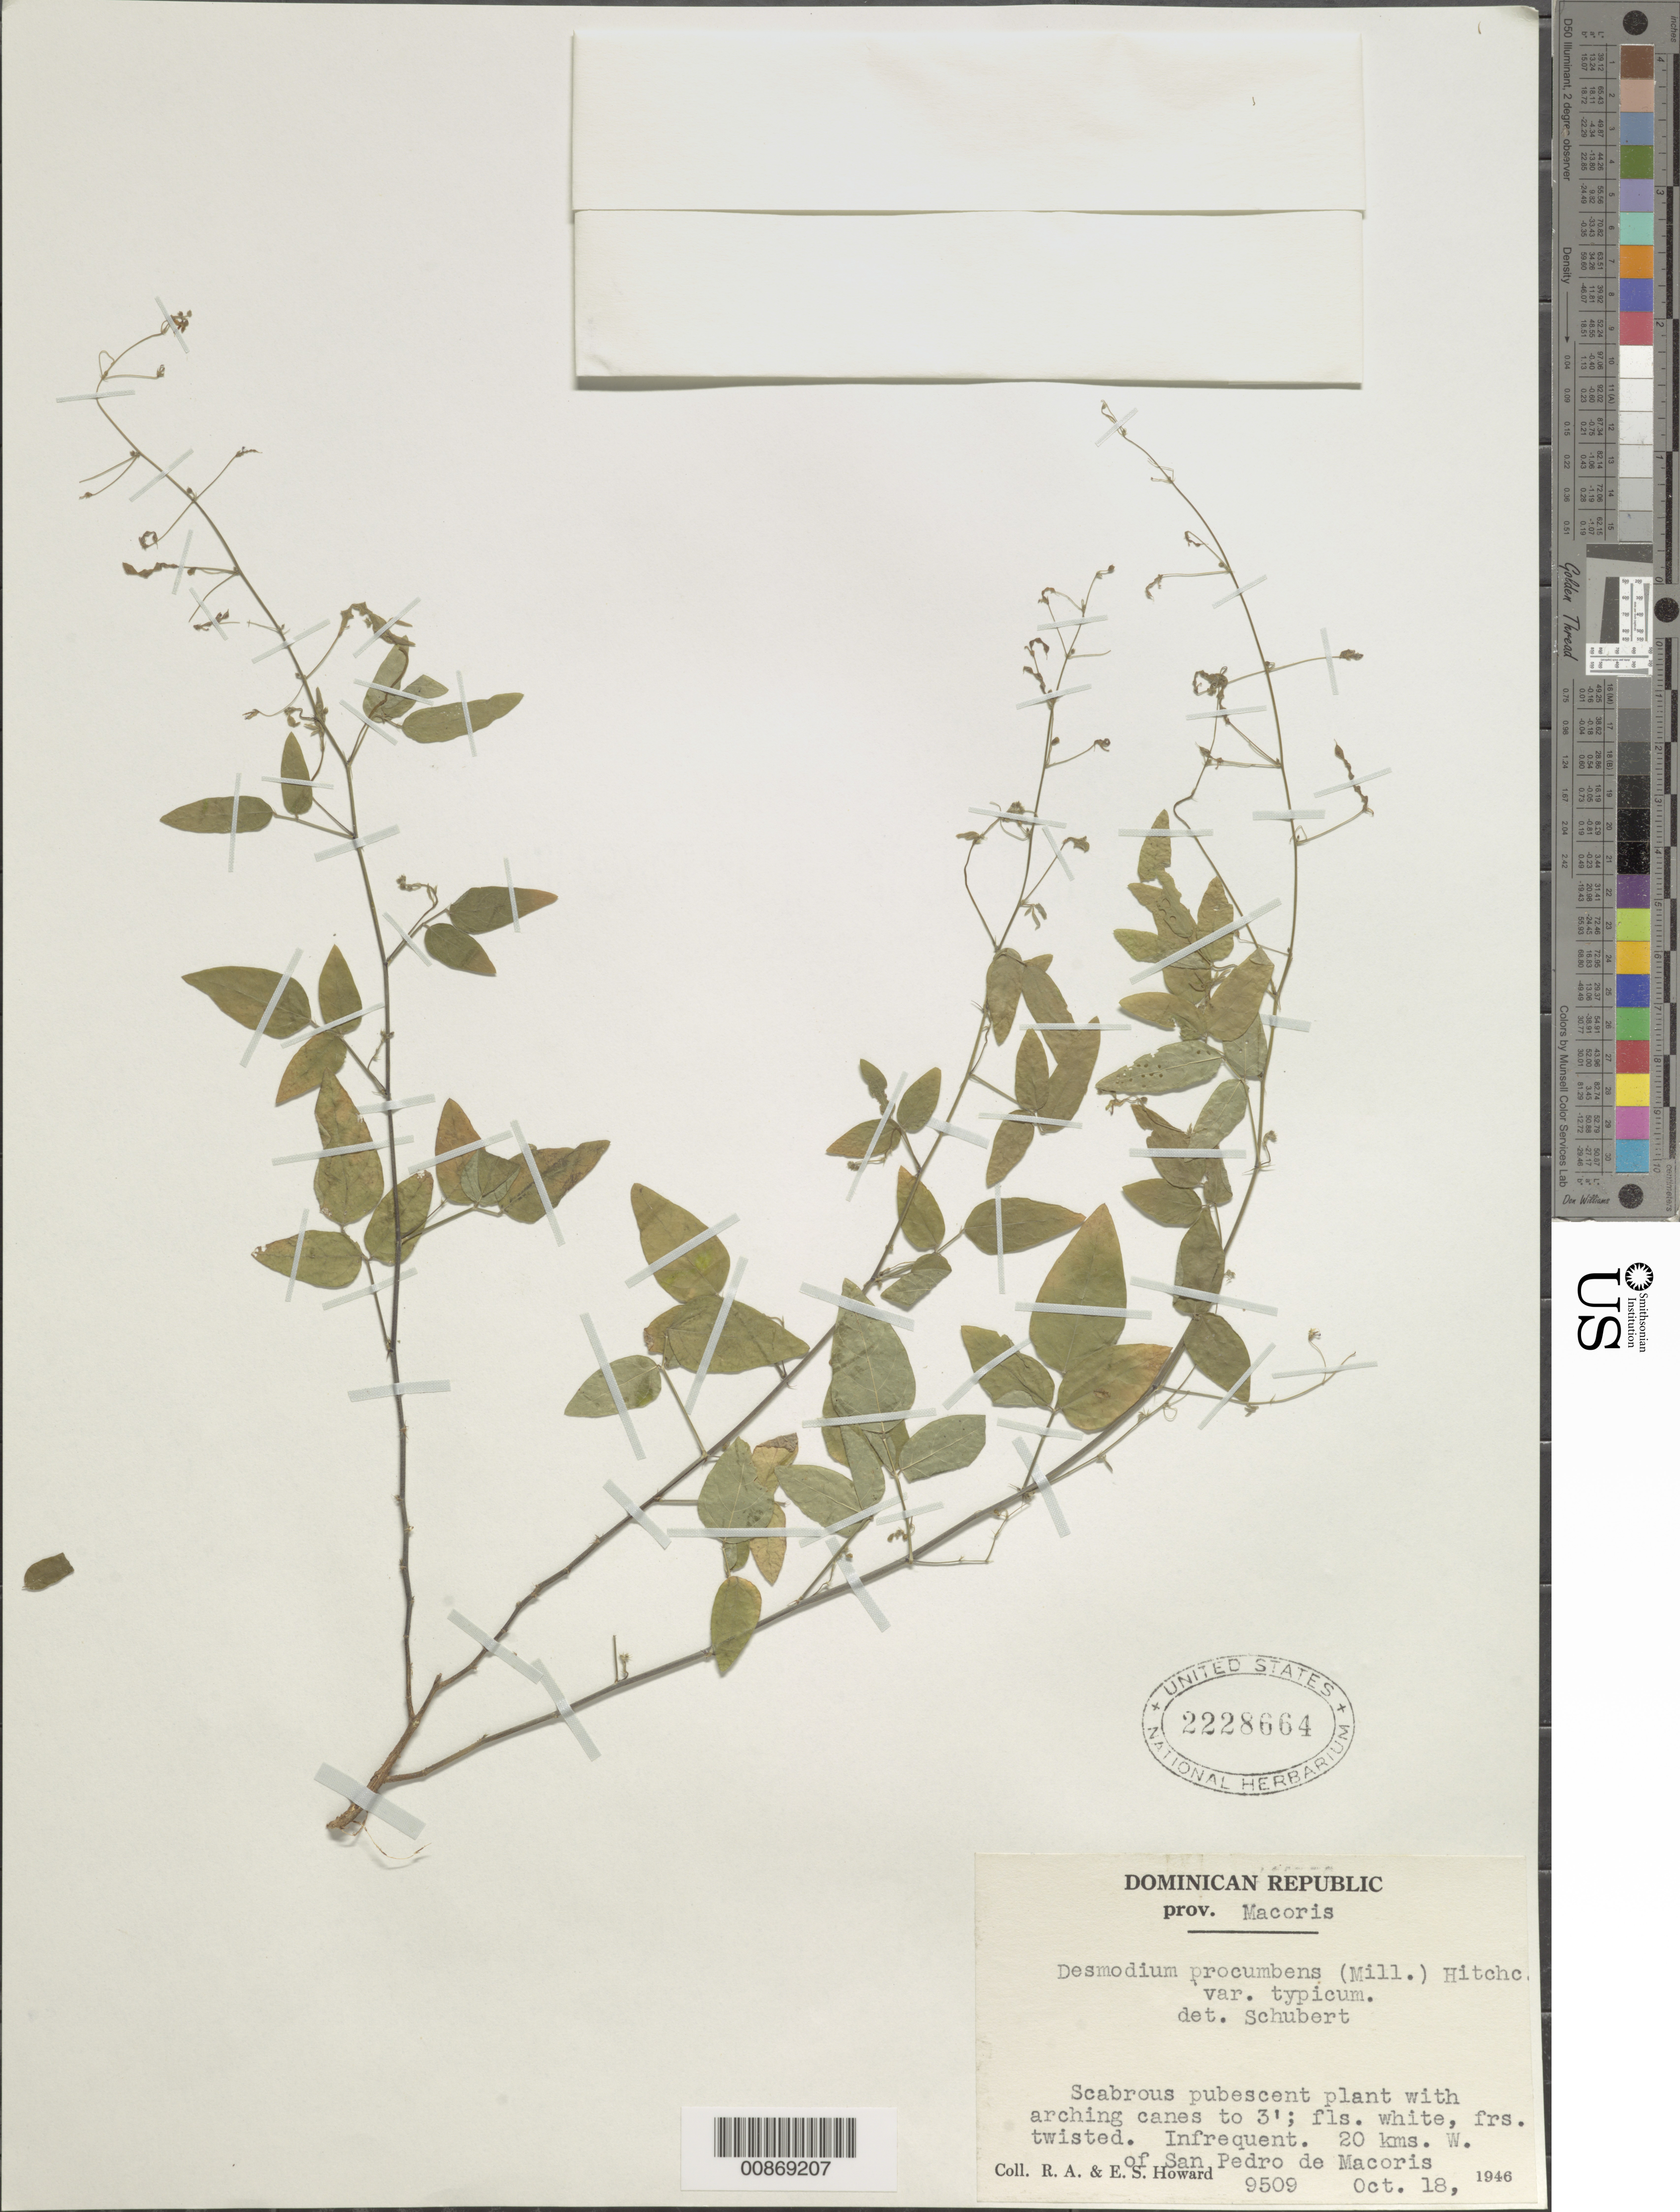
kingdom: Plantae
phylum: Tracheophyta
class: Magnoliopsida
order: Fabales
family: Fabaceae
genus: Desmodium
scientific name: Desmodium procumbens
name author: (Mill.) Hitchc.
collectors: R. A. Howard & E. S. Howard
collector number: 9509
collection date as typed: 18 Oct 1946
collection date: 1946-10-18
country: Dominican Republic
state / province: San Pedro de Macoris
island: Hispaniola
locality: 20 km W of San Pedro de Macoris.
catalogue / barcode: US 2228664